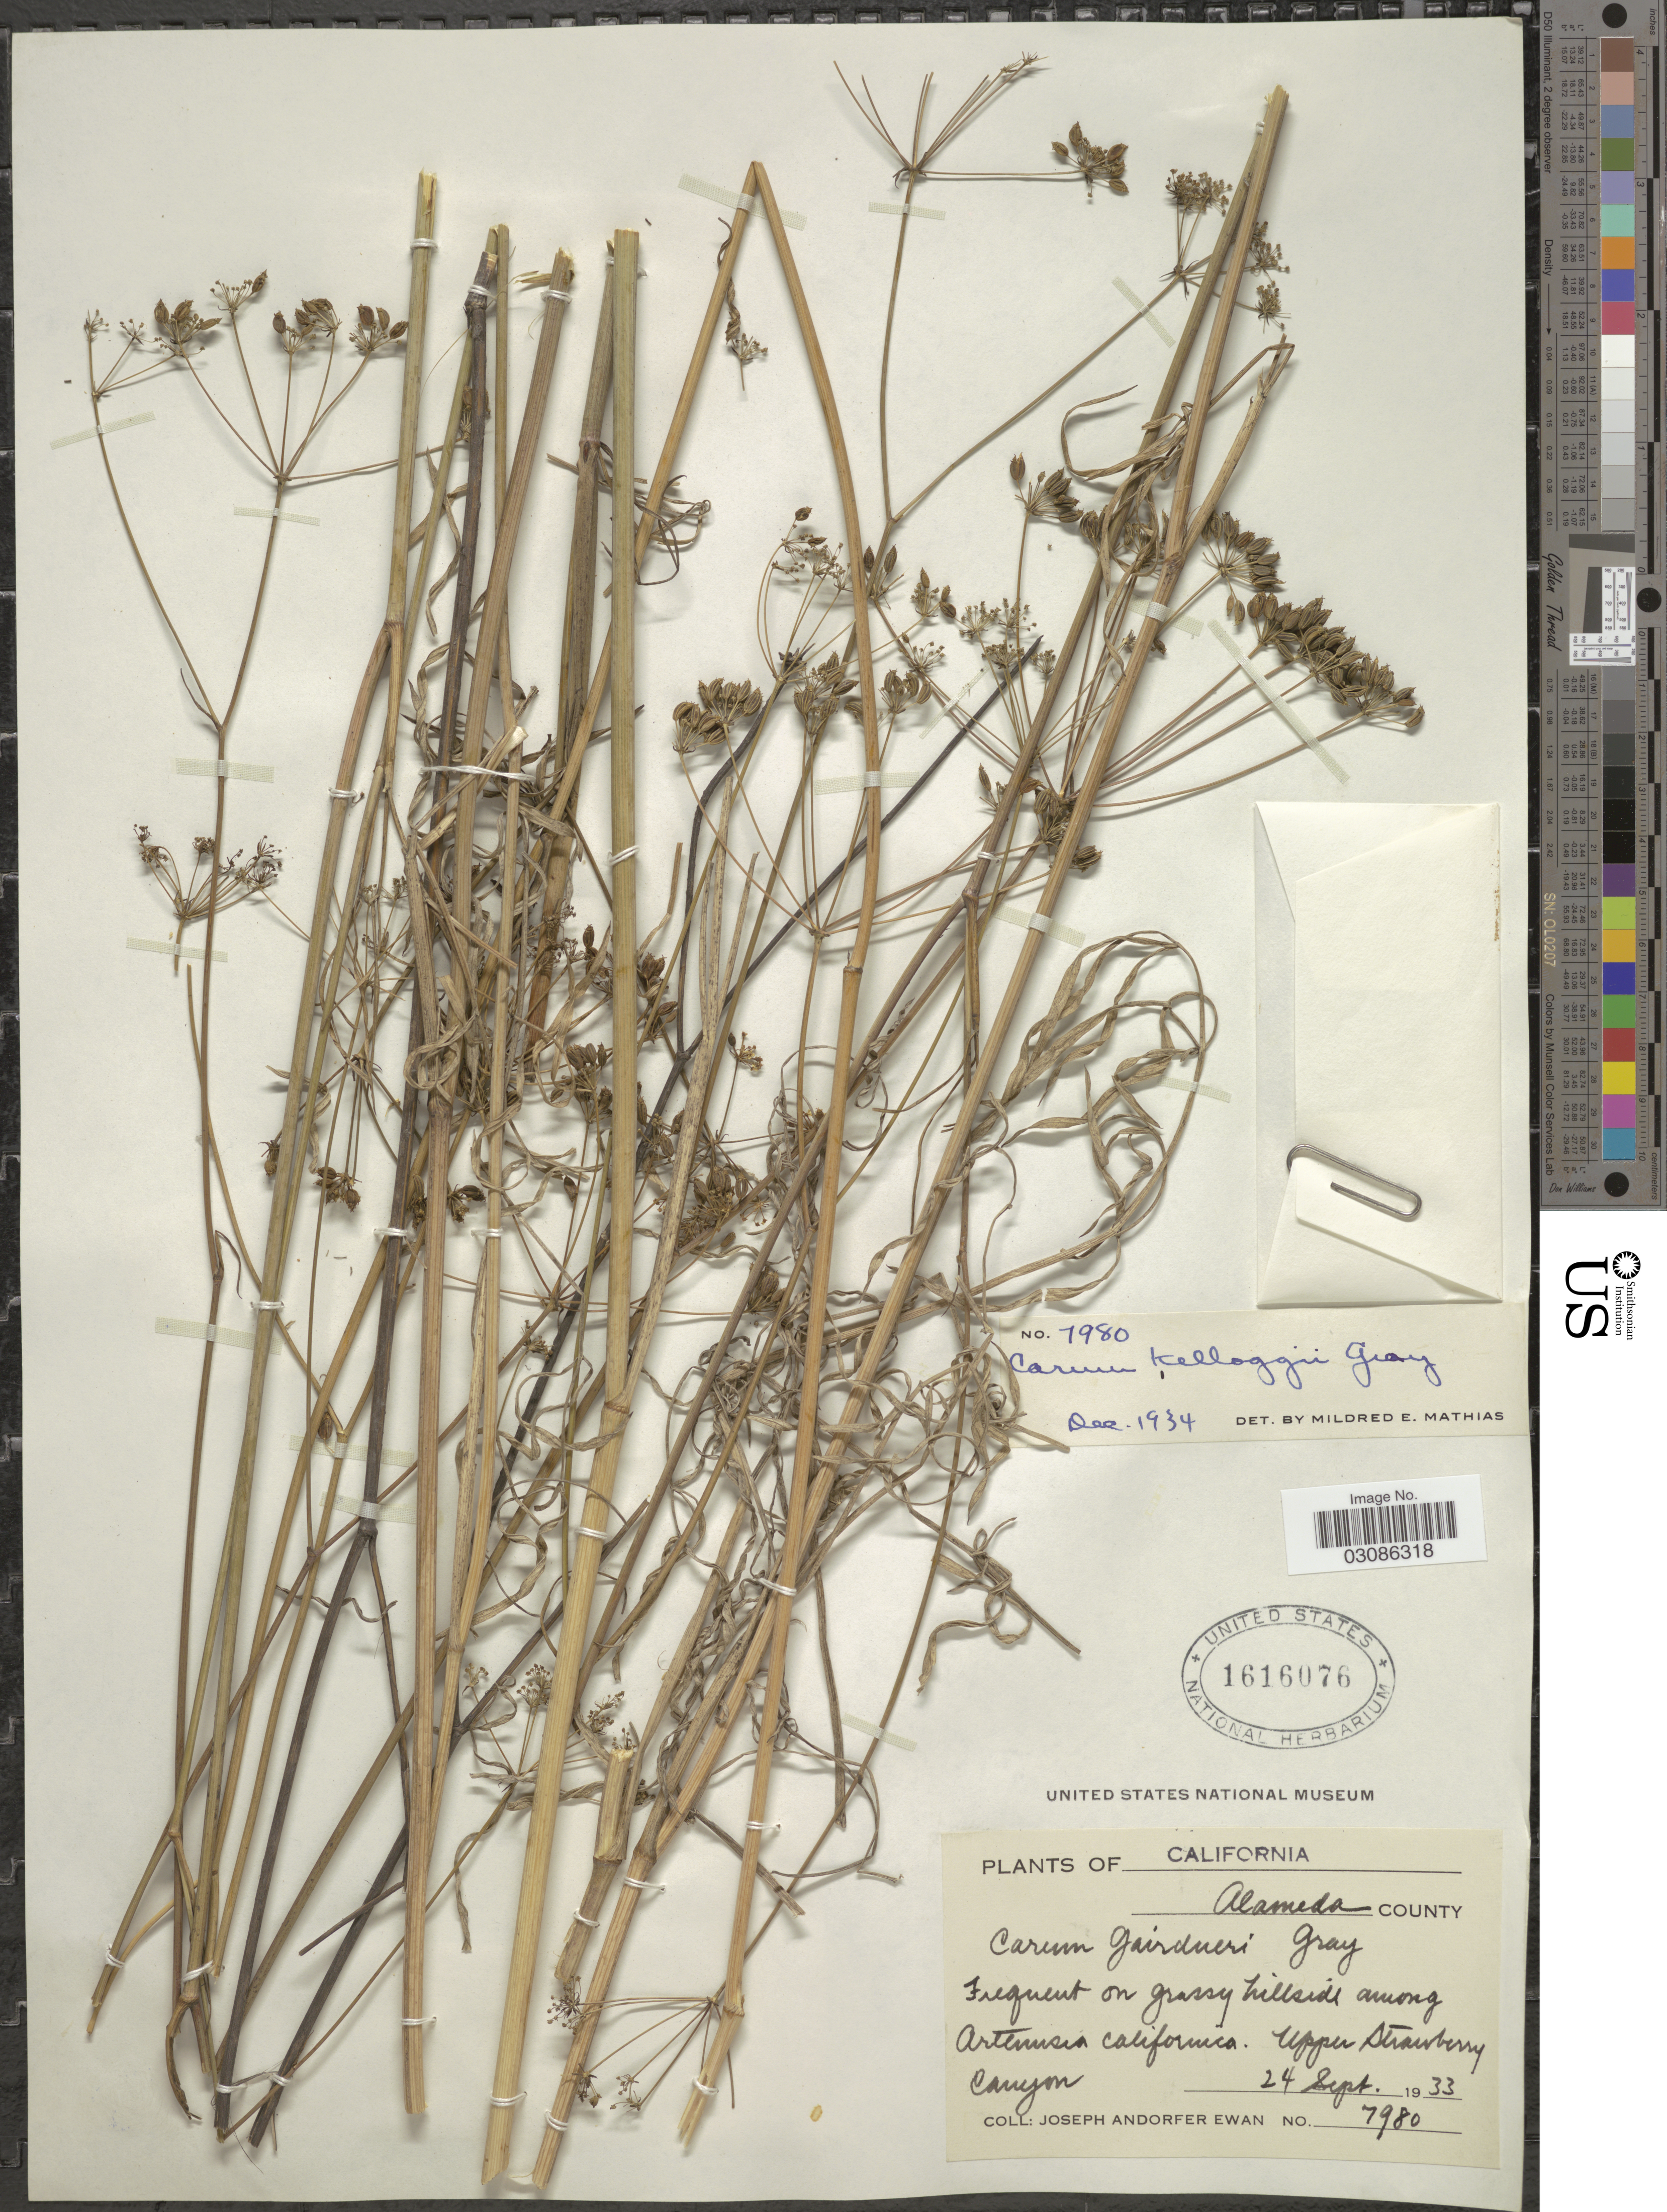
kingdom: Plantae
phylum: Tracheophyta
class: Magnoliopsida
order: Apiales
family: Apiaceae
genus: Perideridia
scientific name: Perideridia kelloggii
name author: (A. Gray) Mathias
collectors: J. A. Ewan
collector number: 7980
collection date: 1933-09-24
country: United States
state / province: California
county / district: Alameda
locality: Alameda County, Frequent on grassy hillside among Artenusia California, Upper Strawberry Canyon.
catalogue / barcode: US 1616076